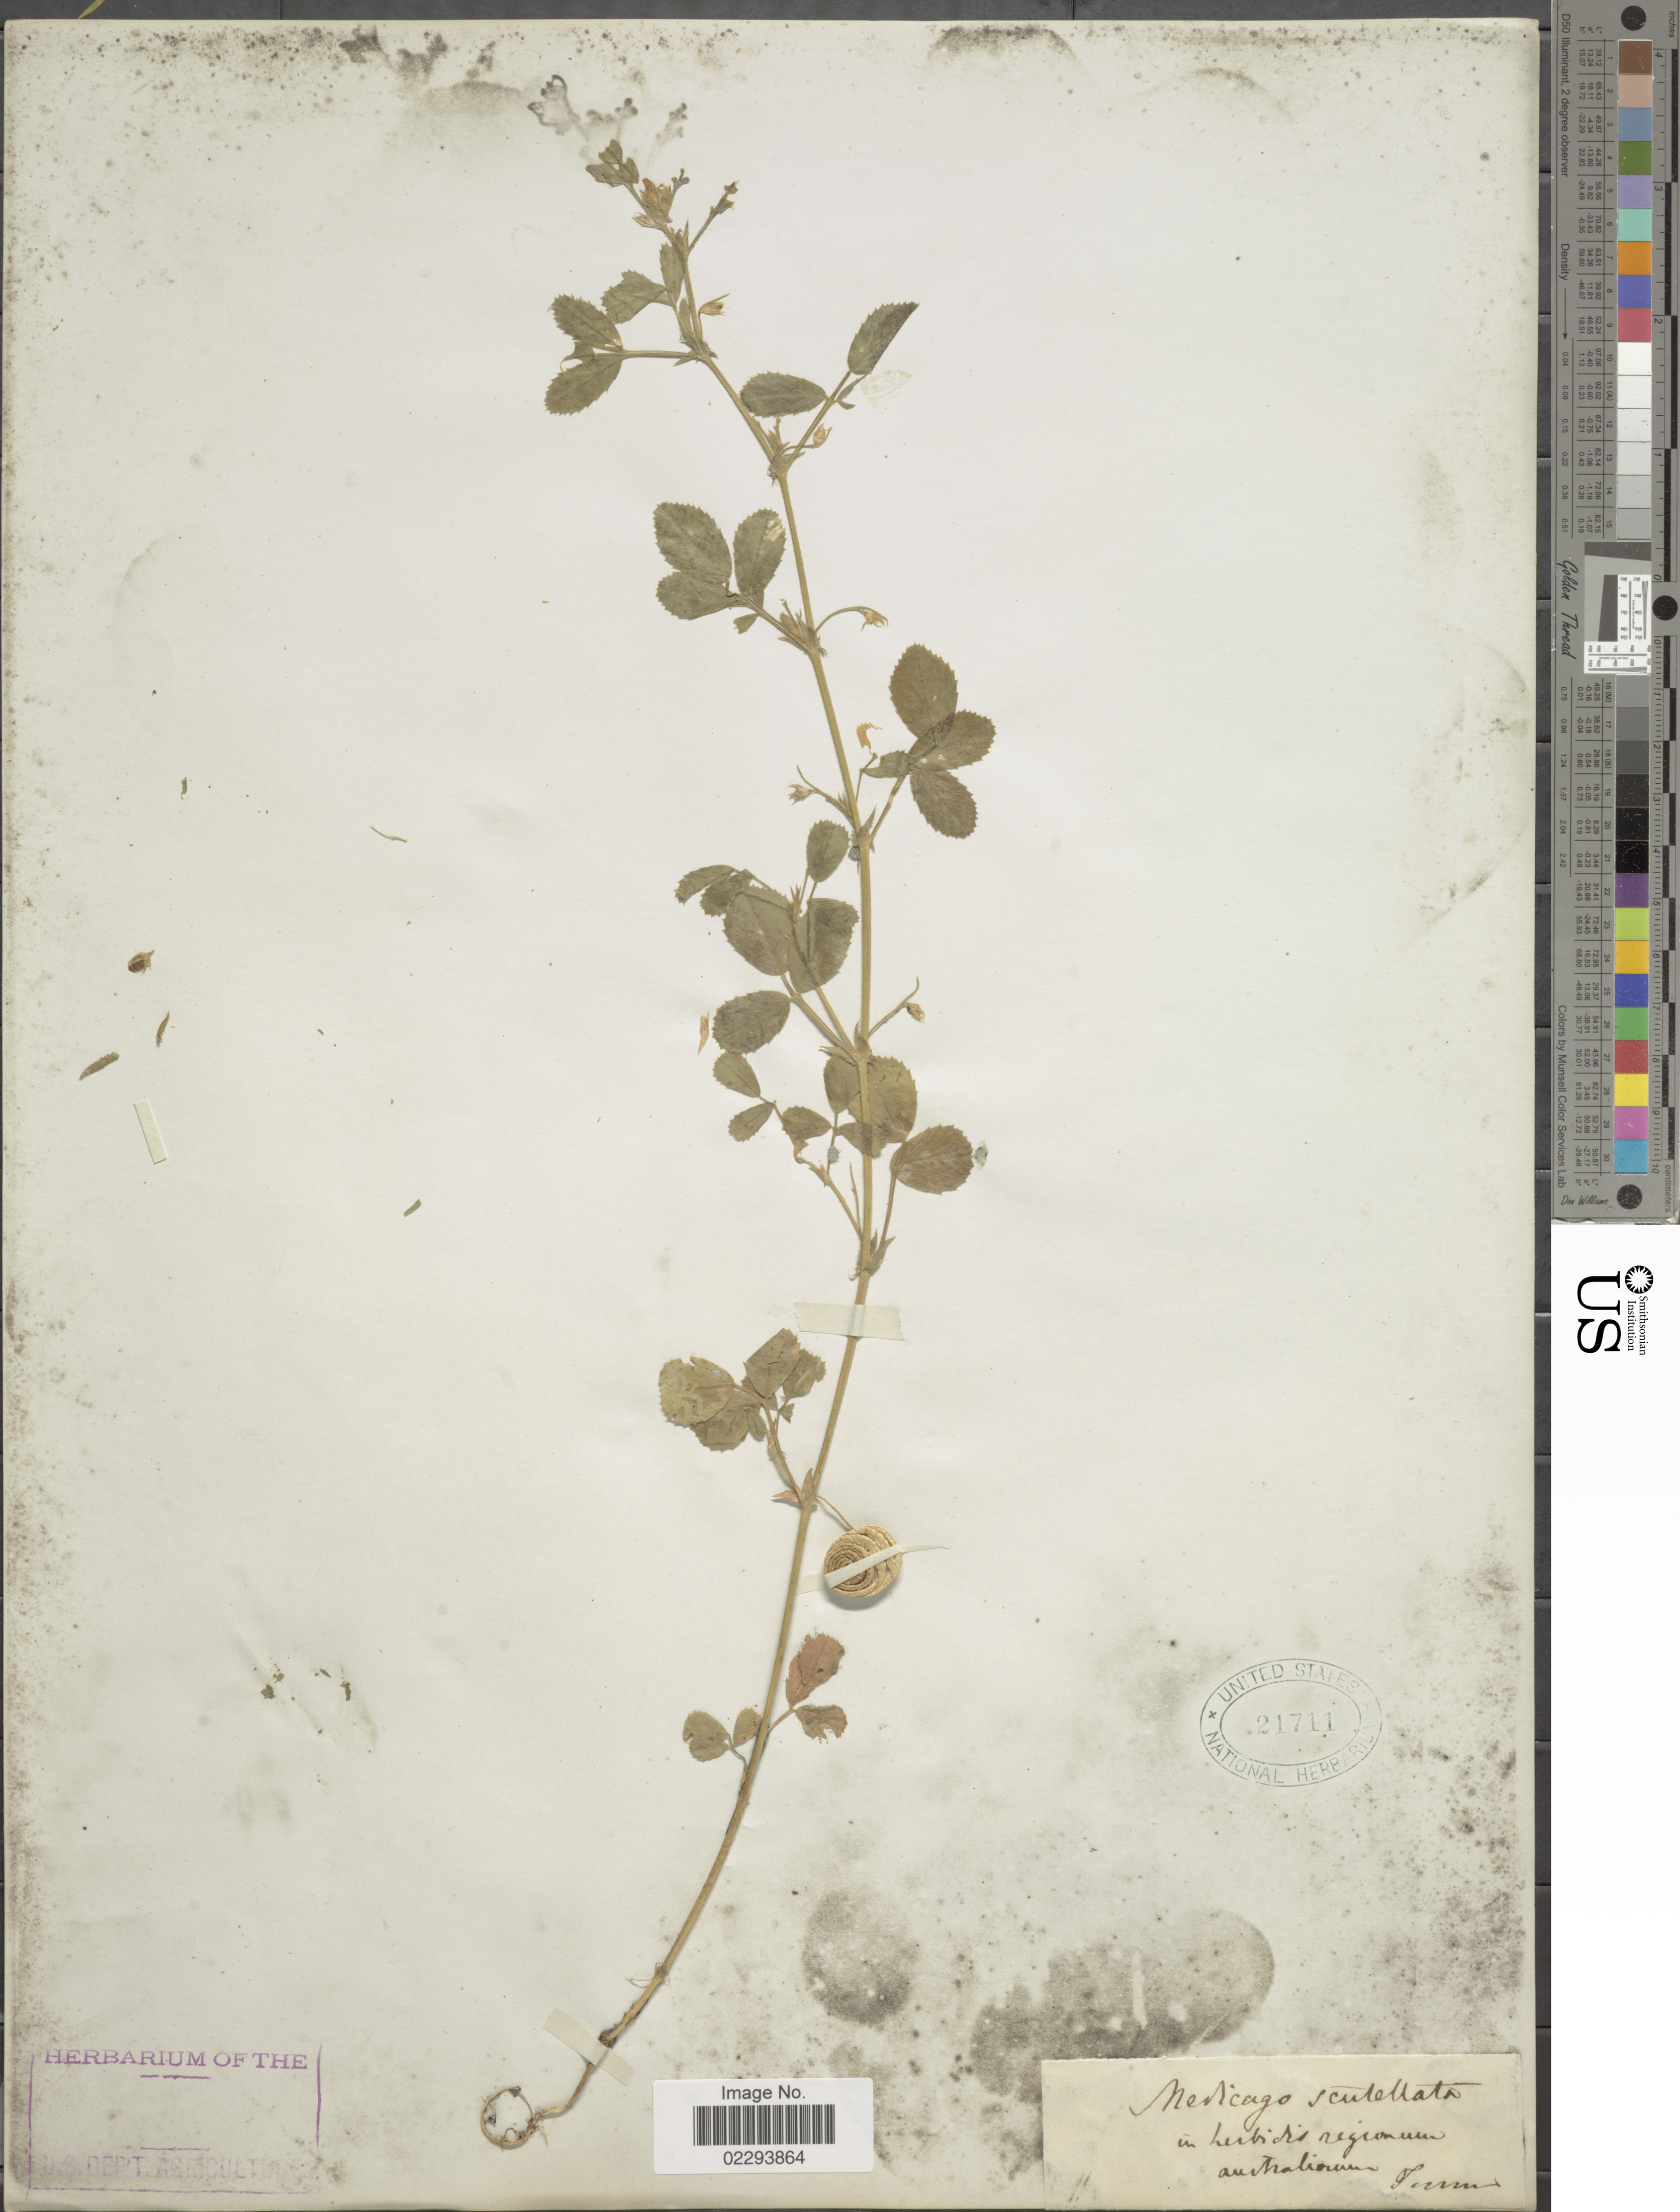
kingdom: Plantae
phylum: Tracheophyta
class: Magnoliopsida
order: Fabales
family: Fabaceae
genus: Medicago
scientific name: Medicago scutellata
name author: (L.) Mill.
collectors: Tommasini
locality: In herbidis regionum, austrliou [illegible text]. [interpreted]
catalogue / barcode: US 21711